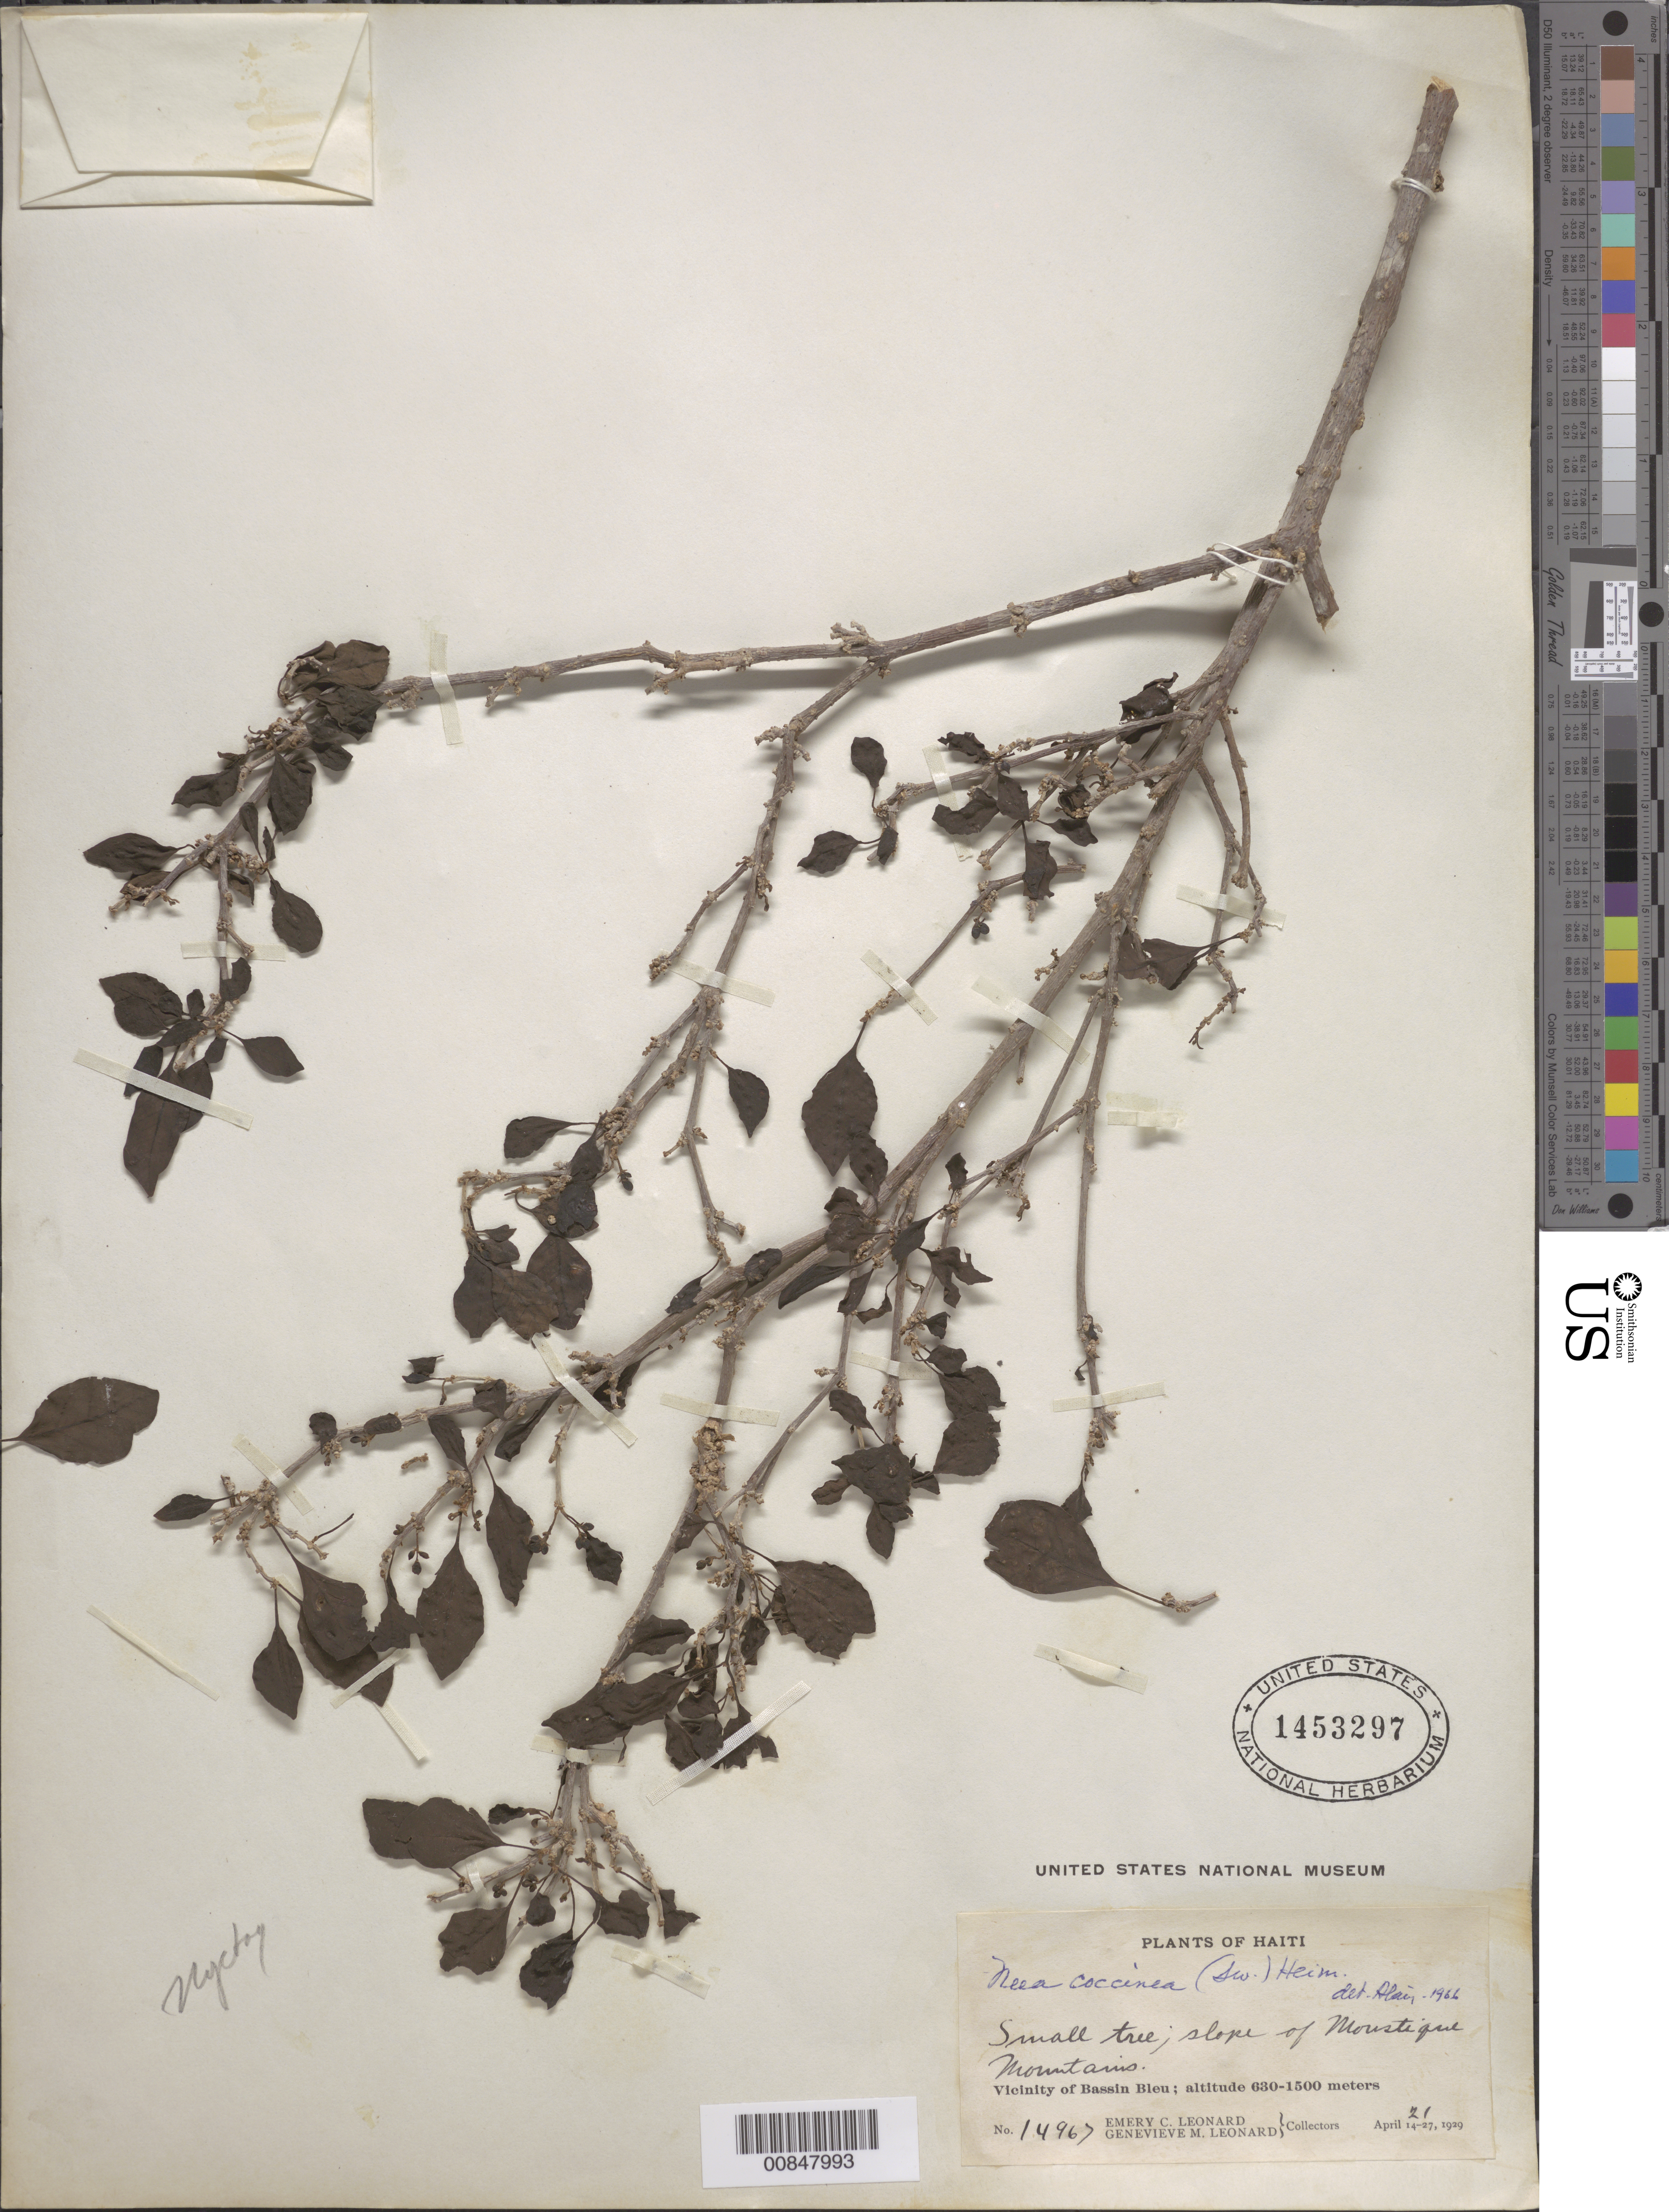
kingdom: Plantae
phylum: Tracheophyta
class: Magnoliopsida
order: Caryophyllales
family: Nyctaginaceae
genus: Neea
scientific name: Neea coccinea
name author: (Sw.) Heimerl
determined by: Liogier, Alain H.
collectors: E. C. Leonard & G. M. Leonard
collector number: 14967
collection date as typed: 21 Apr 1929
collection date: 1929-04-21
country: Haiti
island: Hispaniola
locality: Vicinity of Bassin Bleu. Slope of Moustique Mountains.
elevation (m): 630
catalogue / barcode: US 1453297